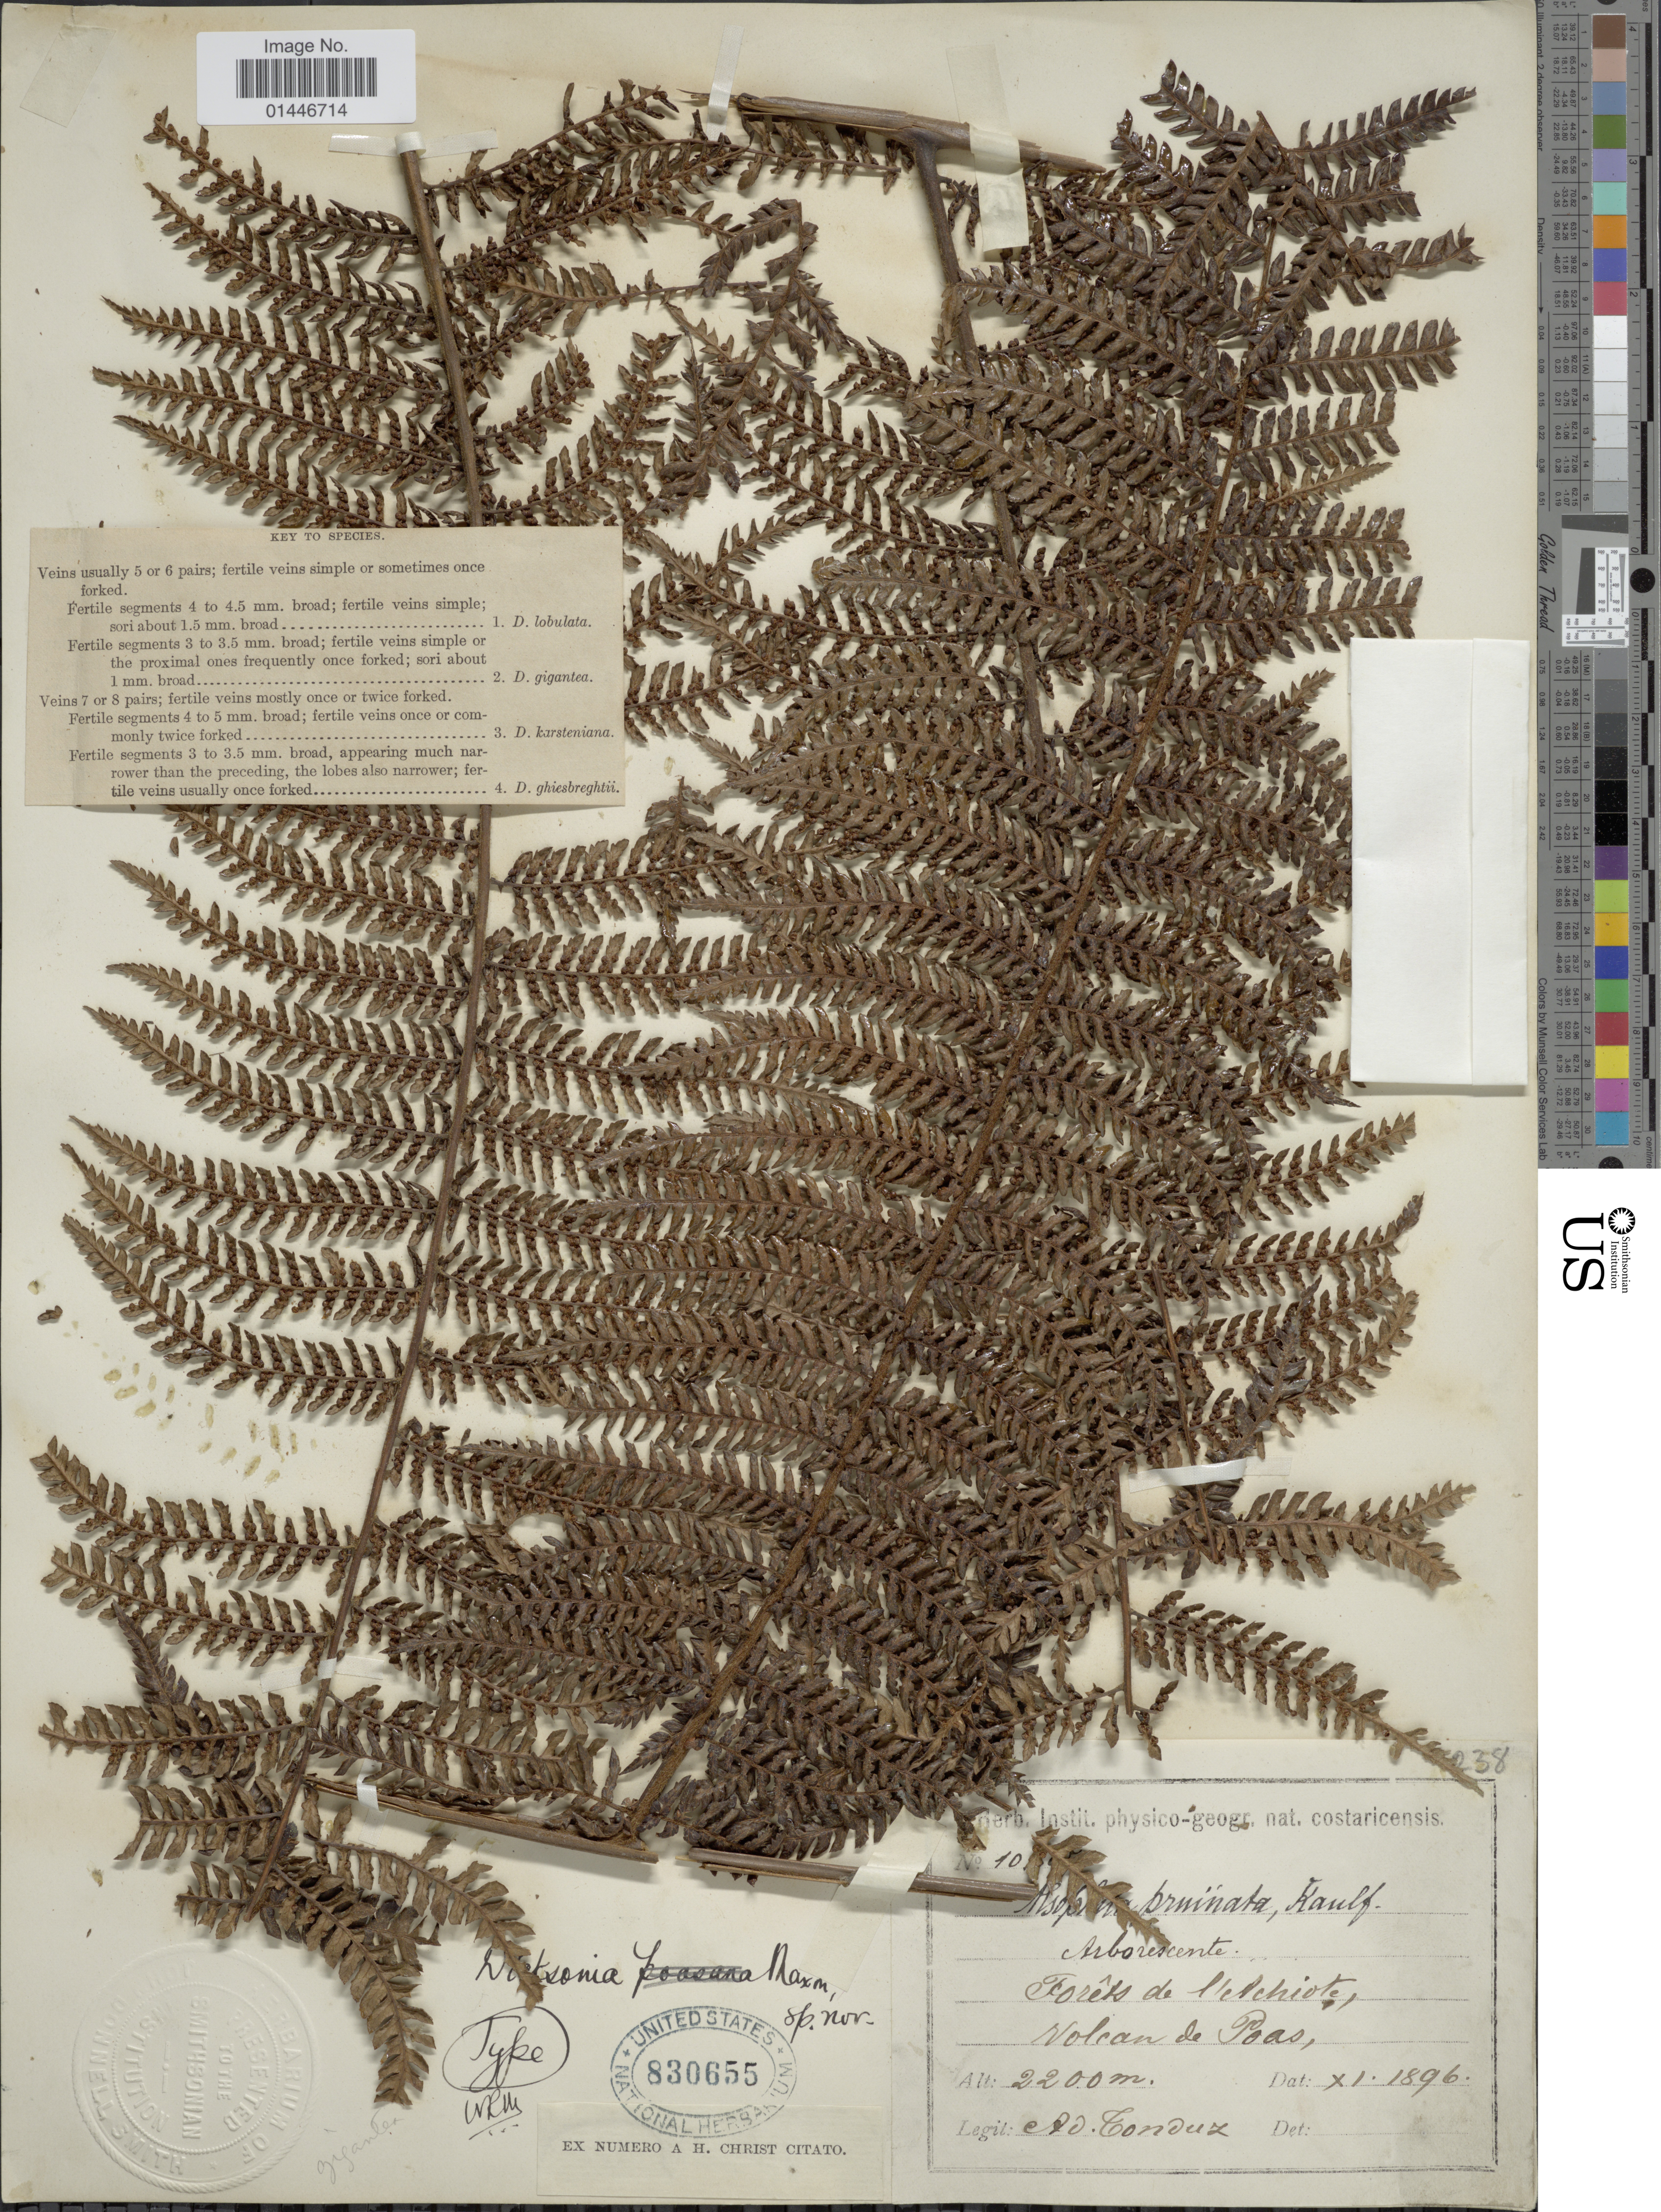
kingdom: Plantae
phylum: Tracheophyta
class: Polypodiopsida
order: Cyatheales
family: Dicksoniaceae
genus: Dicksonia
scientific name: Dicksonia karsteniana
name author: Klotzsch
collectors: A. Tonduz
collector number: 10!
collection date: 1896-11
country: Costa Rica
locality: Forets de l'Achiote, Volcan de Poas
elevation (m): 2200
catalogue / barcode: US 830655